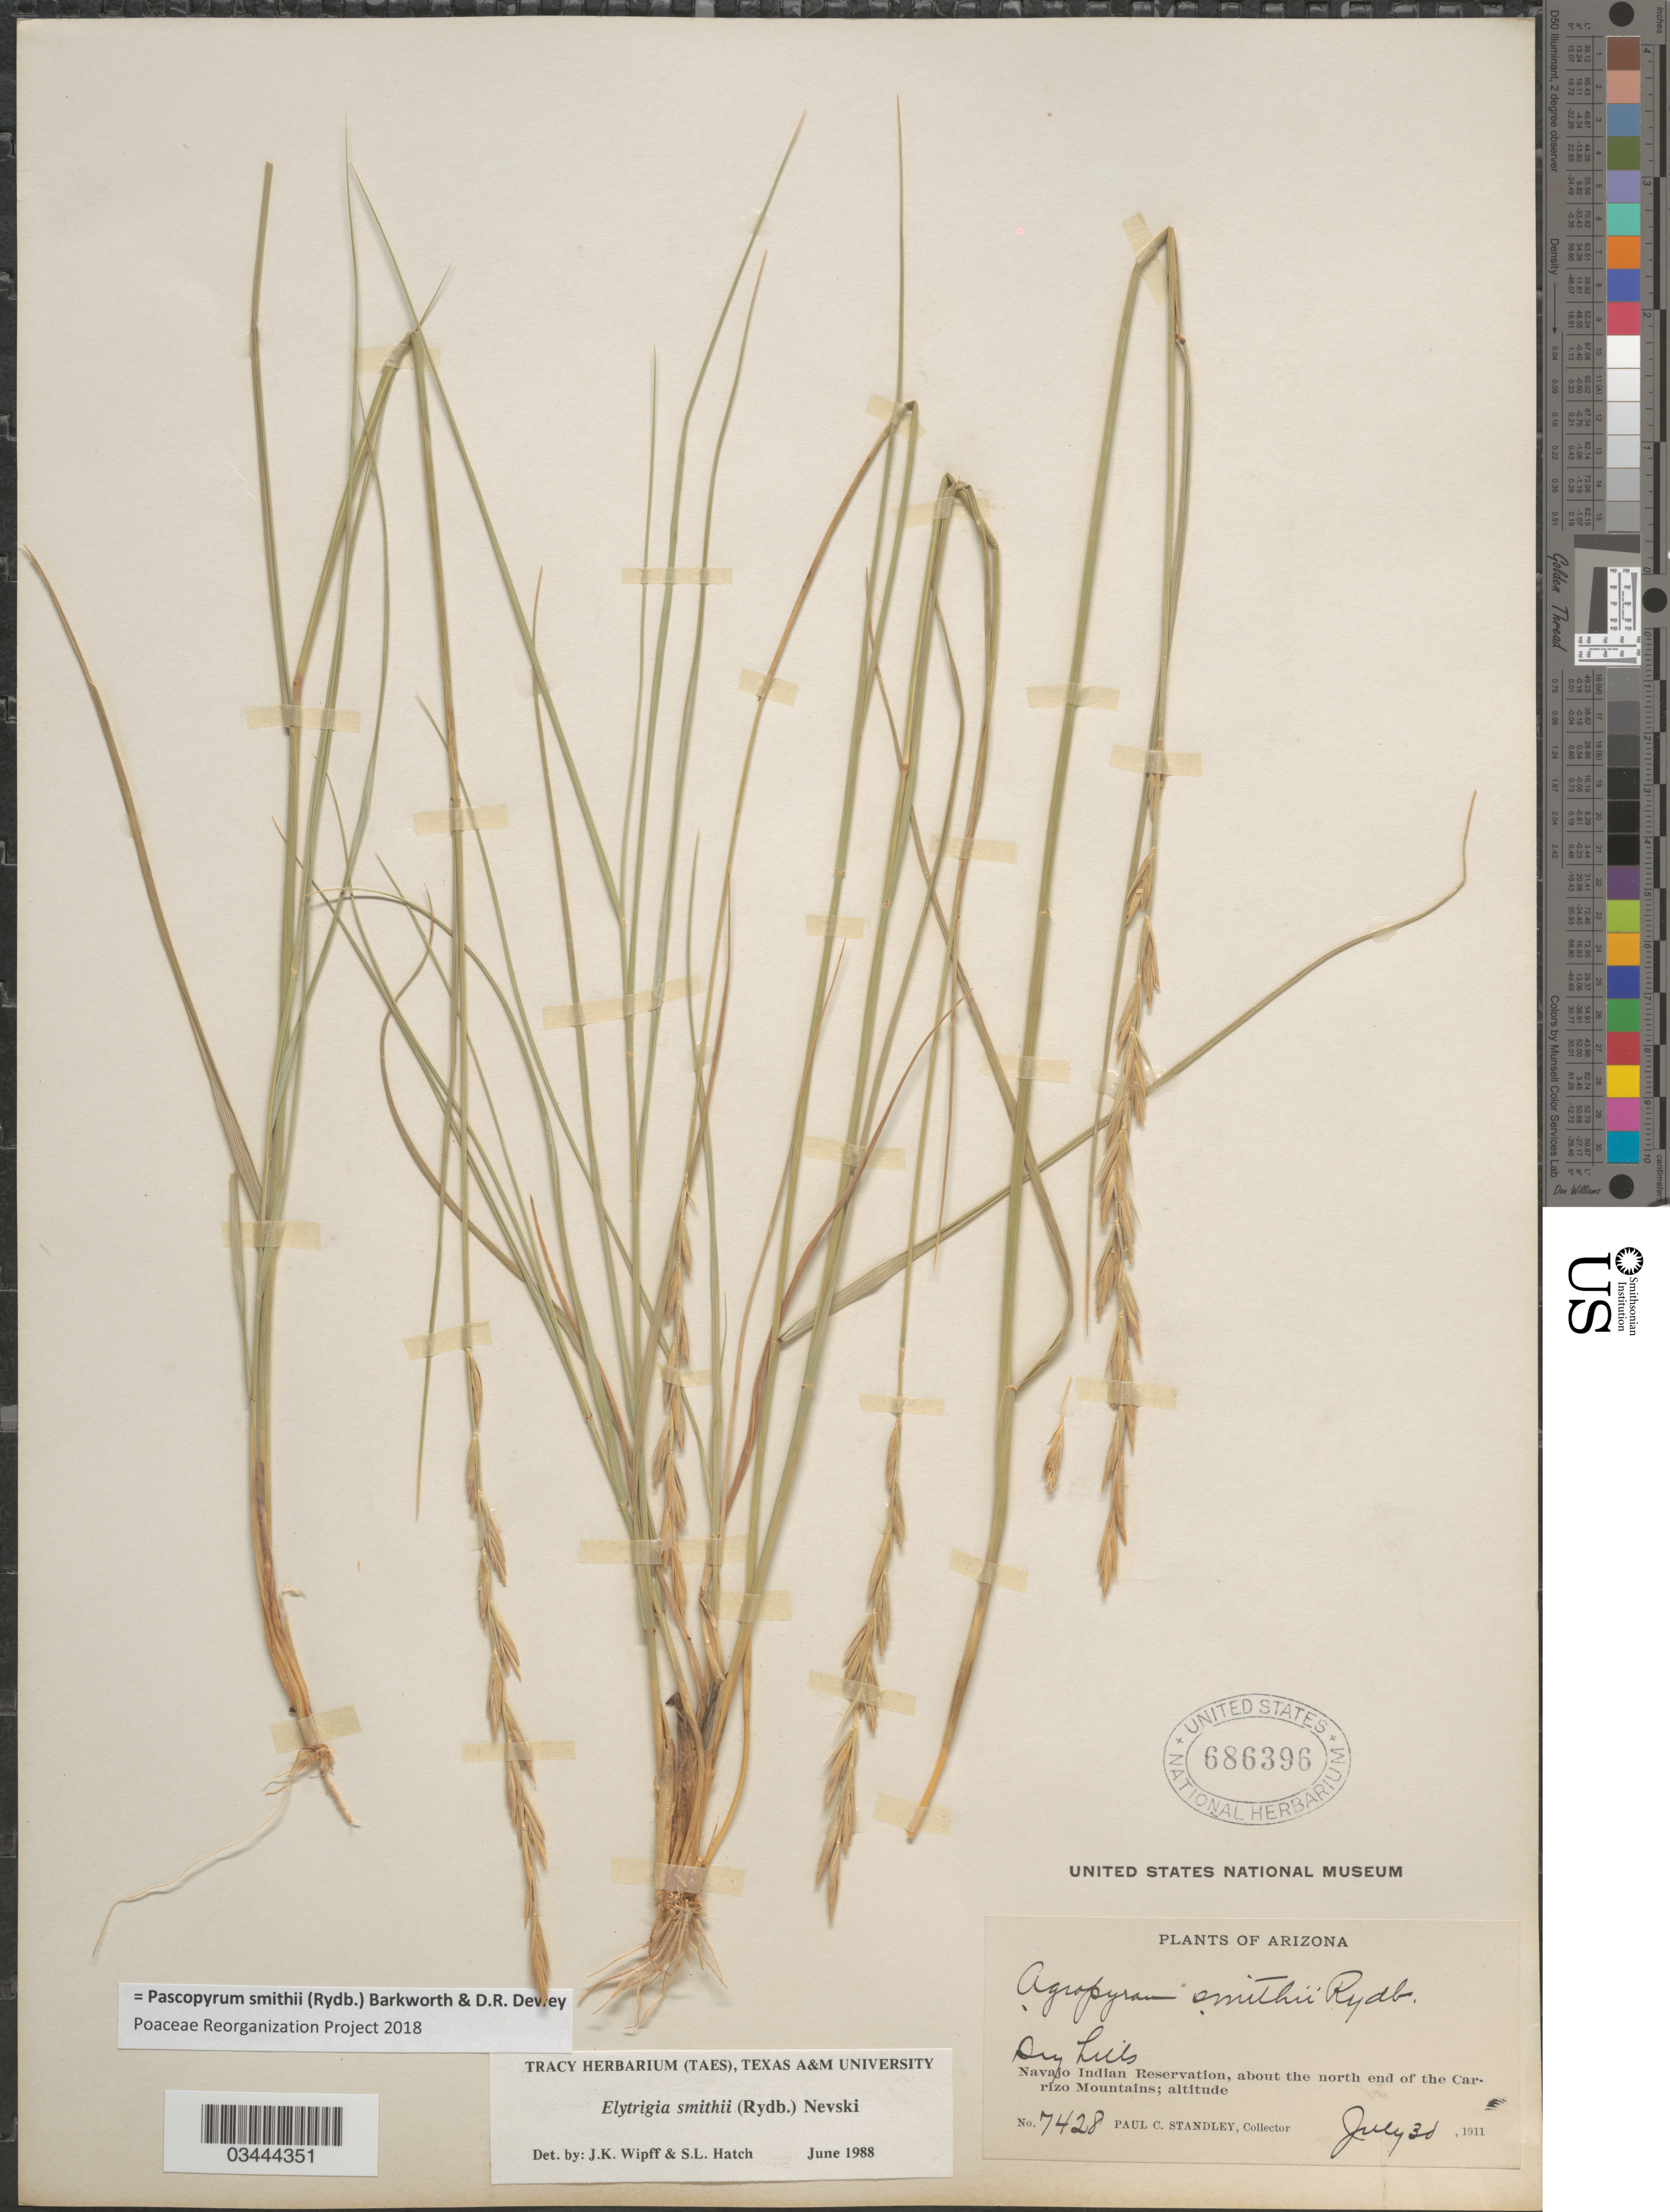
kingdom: Plantae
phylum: Tracheophyta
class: Liliopsida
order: Poales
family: Poaceae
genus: Pascopyrum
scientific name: Pascopyrum smithii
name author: (Rydb.) Barkworth & Dewey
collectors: P. C. Standley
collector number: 7428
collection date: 1911-07-30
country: United States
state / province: Arizona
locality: Dry hills. Navajo Indian Reservation, about the north end of the Carrizo Mountains.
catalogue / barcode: US 686396